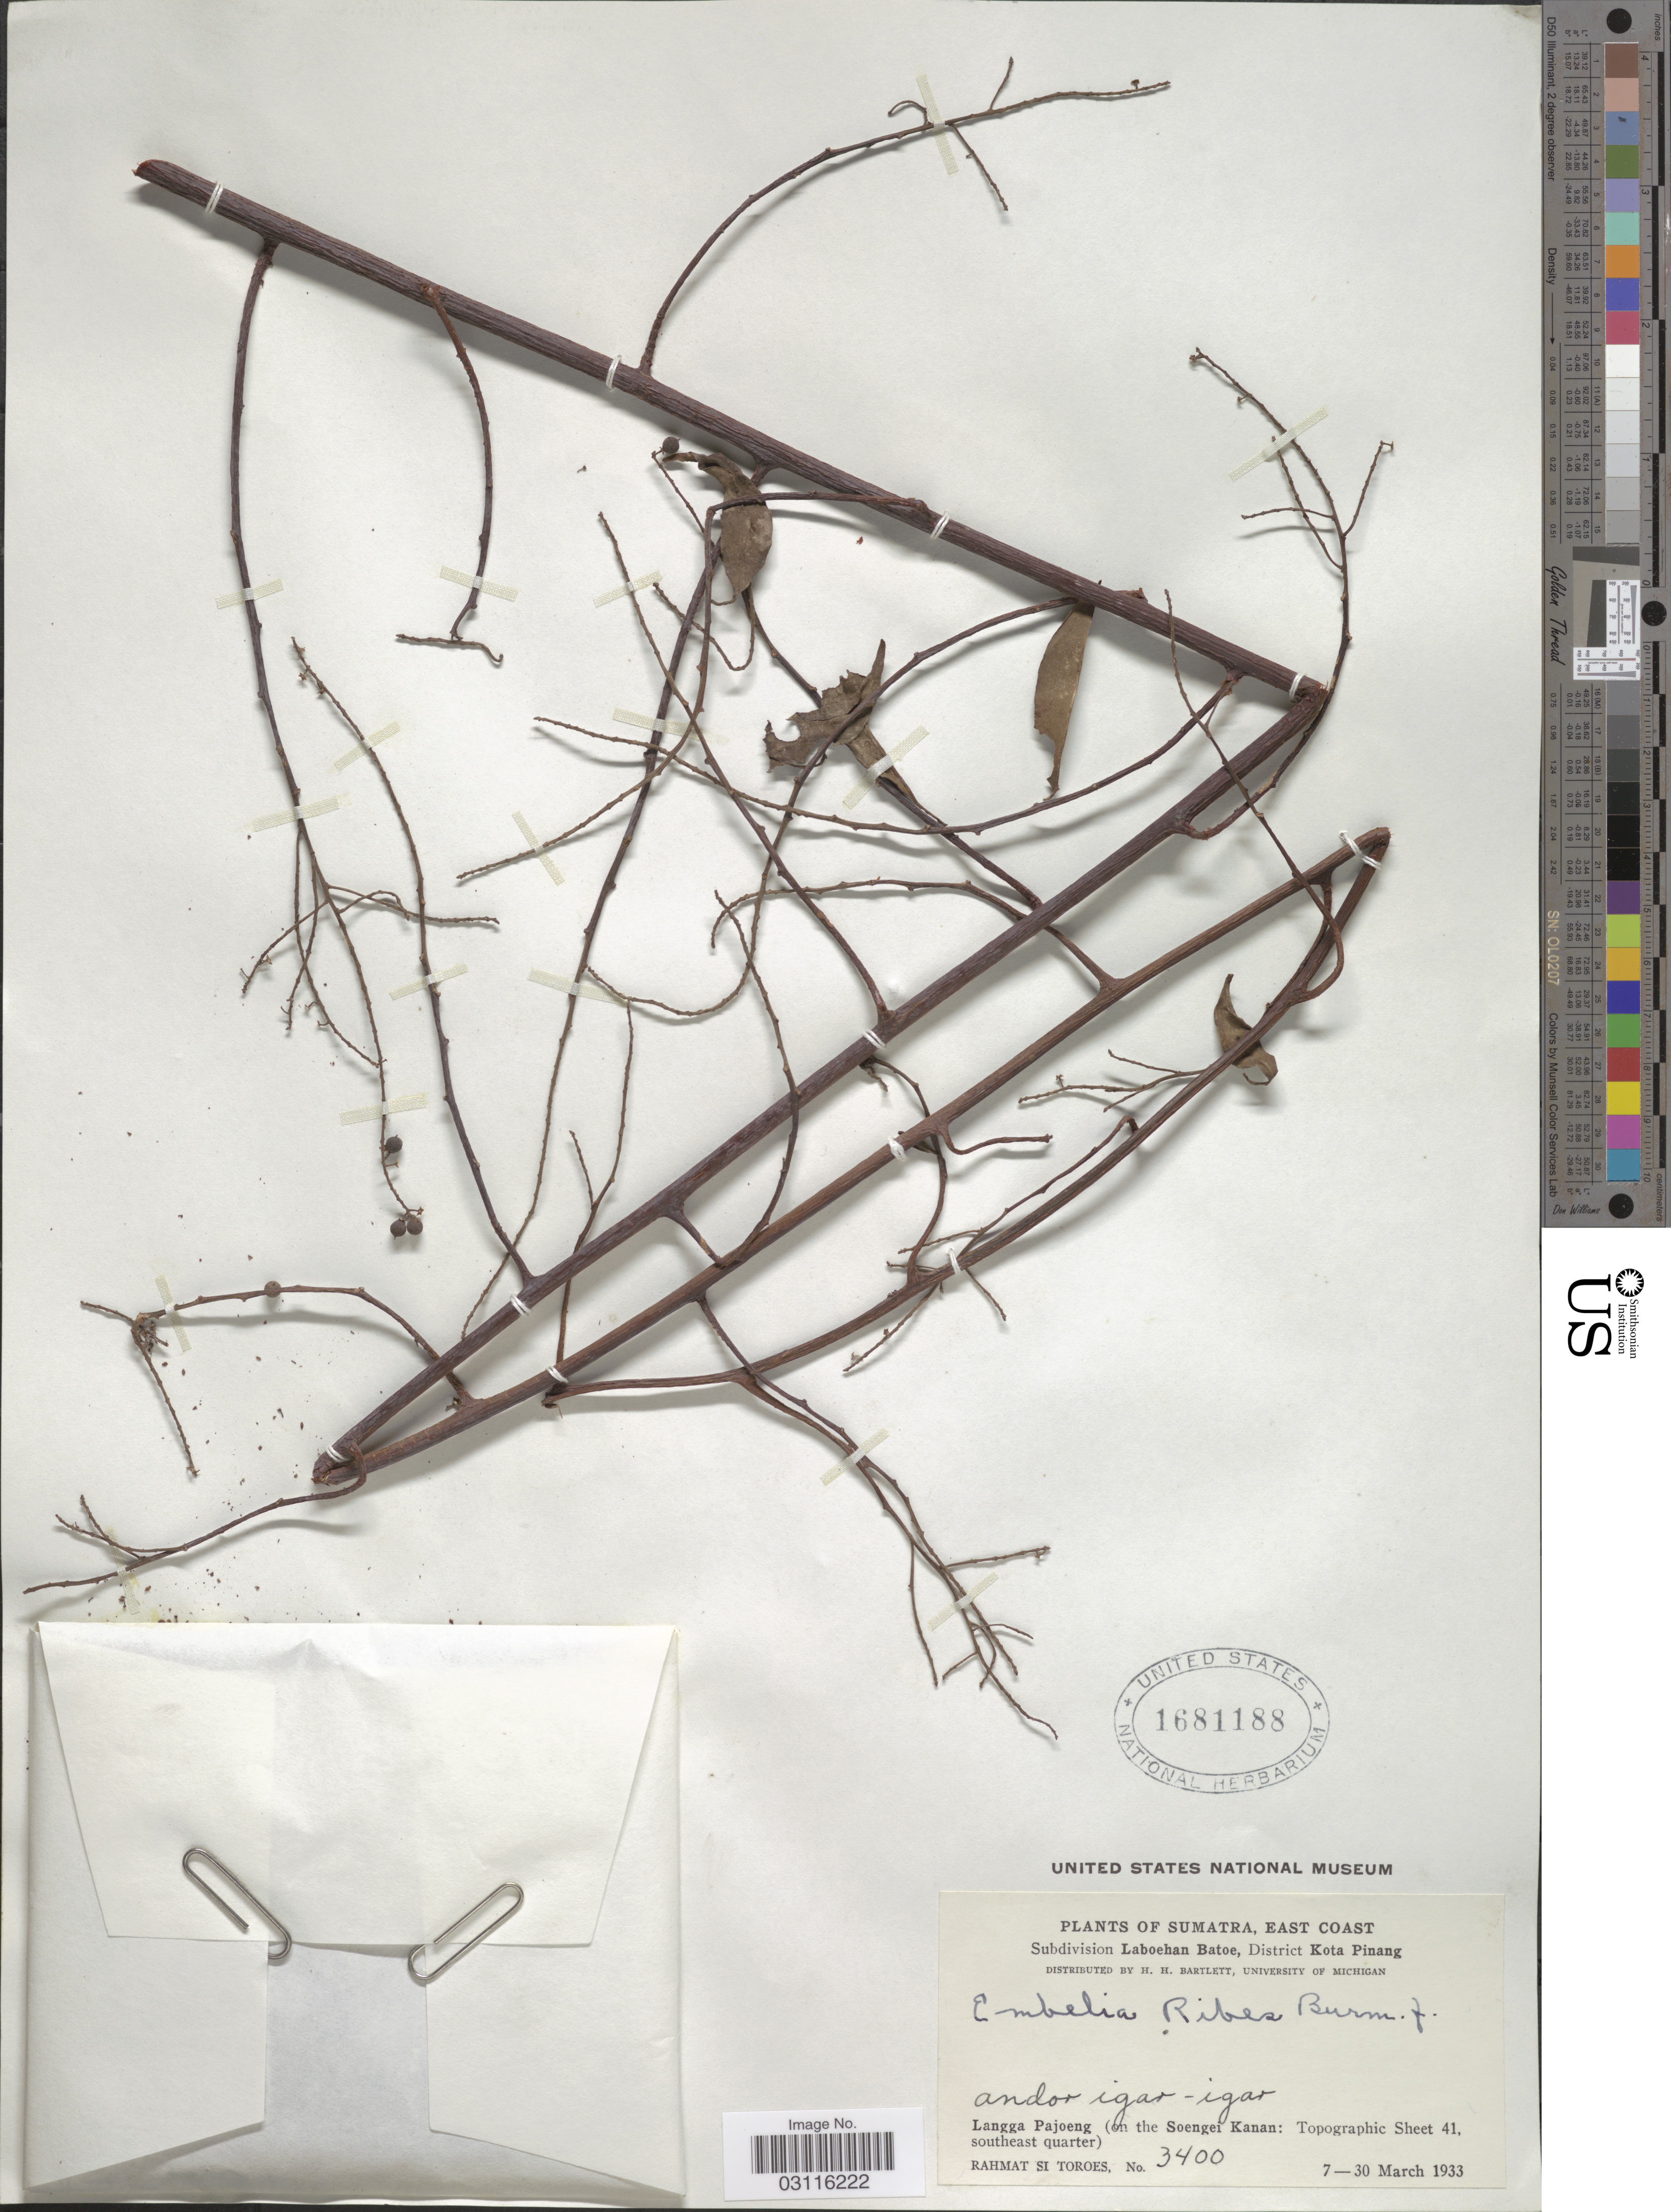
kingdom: Plantae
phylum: Tracheophyta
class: Magnoliopsida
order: Ericales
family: Primulaceae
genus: Embelia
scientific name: Embelia ribes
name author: Burm. f.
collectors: Rahmat Si Boeea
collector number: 3400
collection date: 1933-03-07/1933-03-30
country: Indonesia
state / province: Sumatra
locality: East Coast. Subdivision Laboehan Batoe, District Kota Pinang. Langga Pajoeng (on the Soengei Kanan: Topographic Sheet 41, southeast quarter).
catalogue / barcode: US 1681188